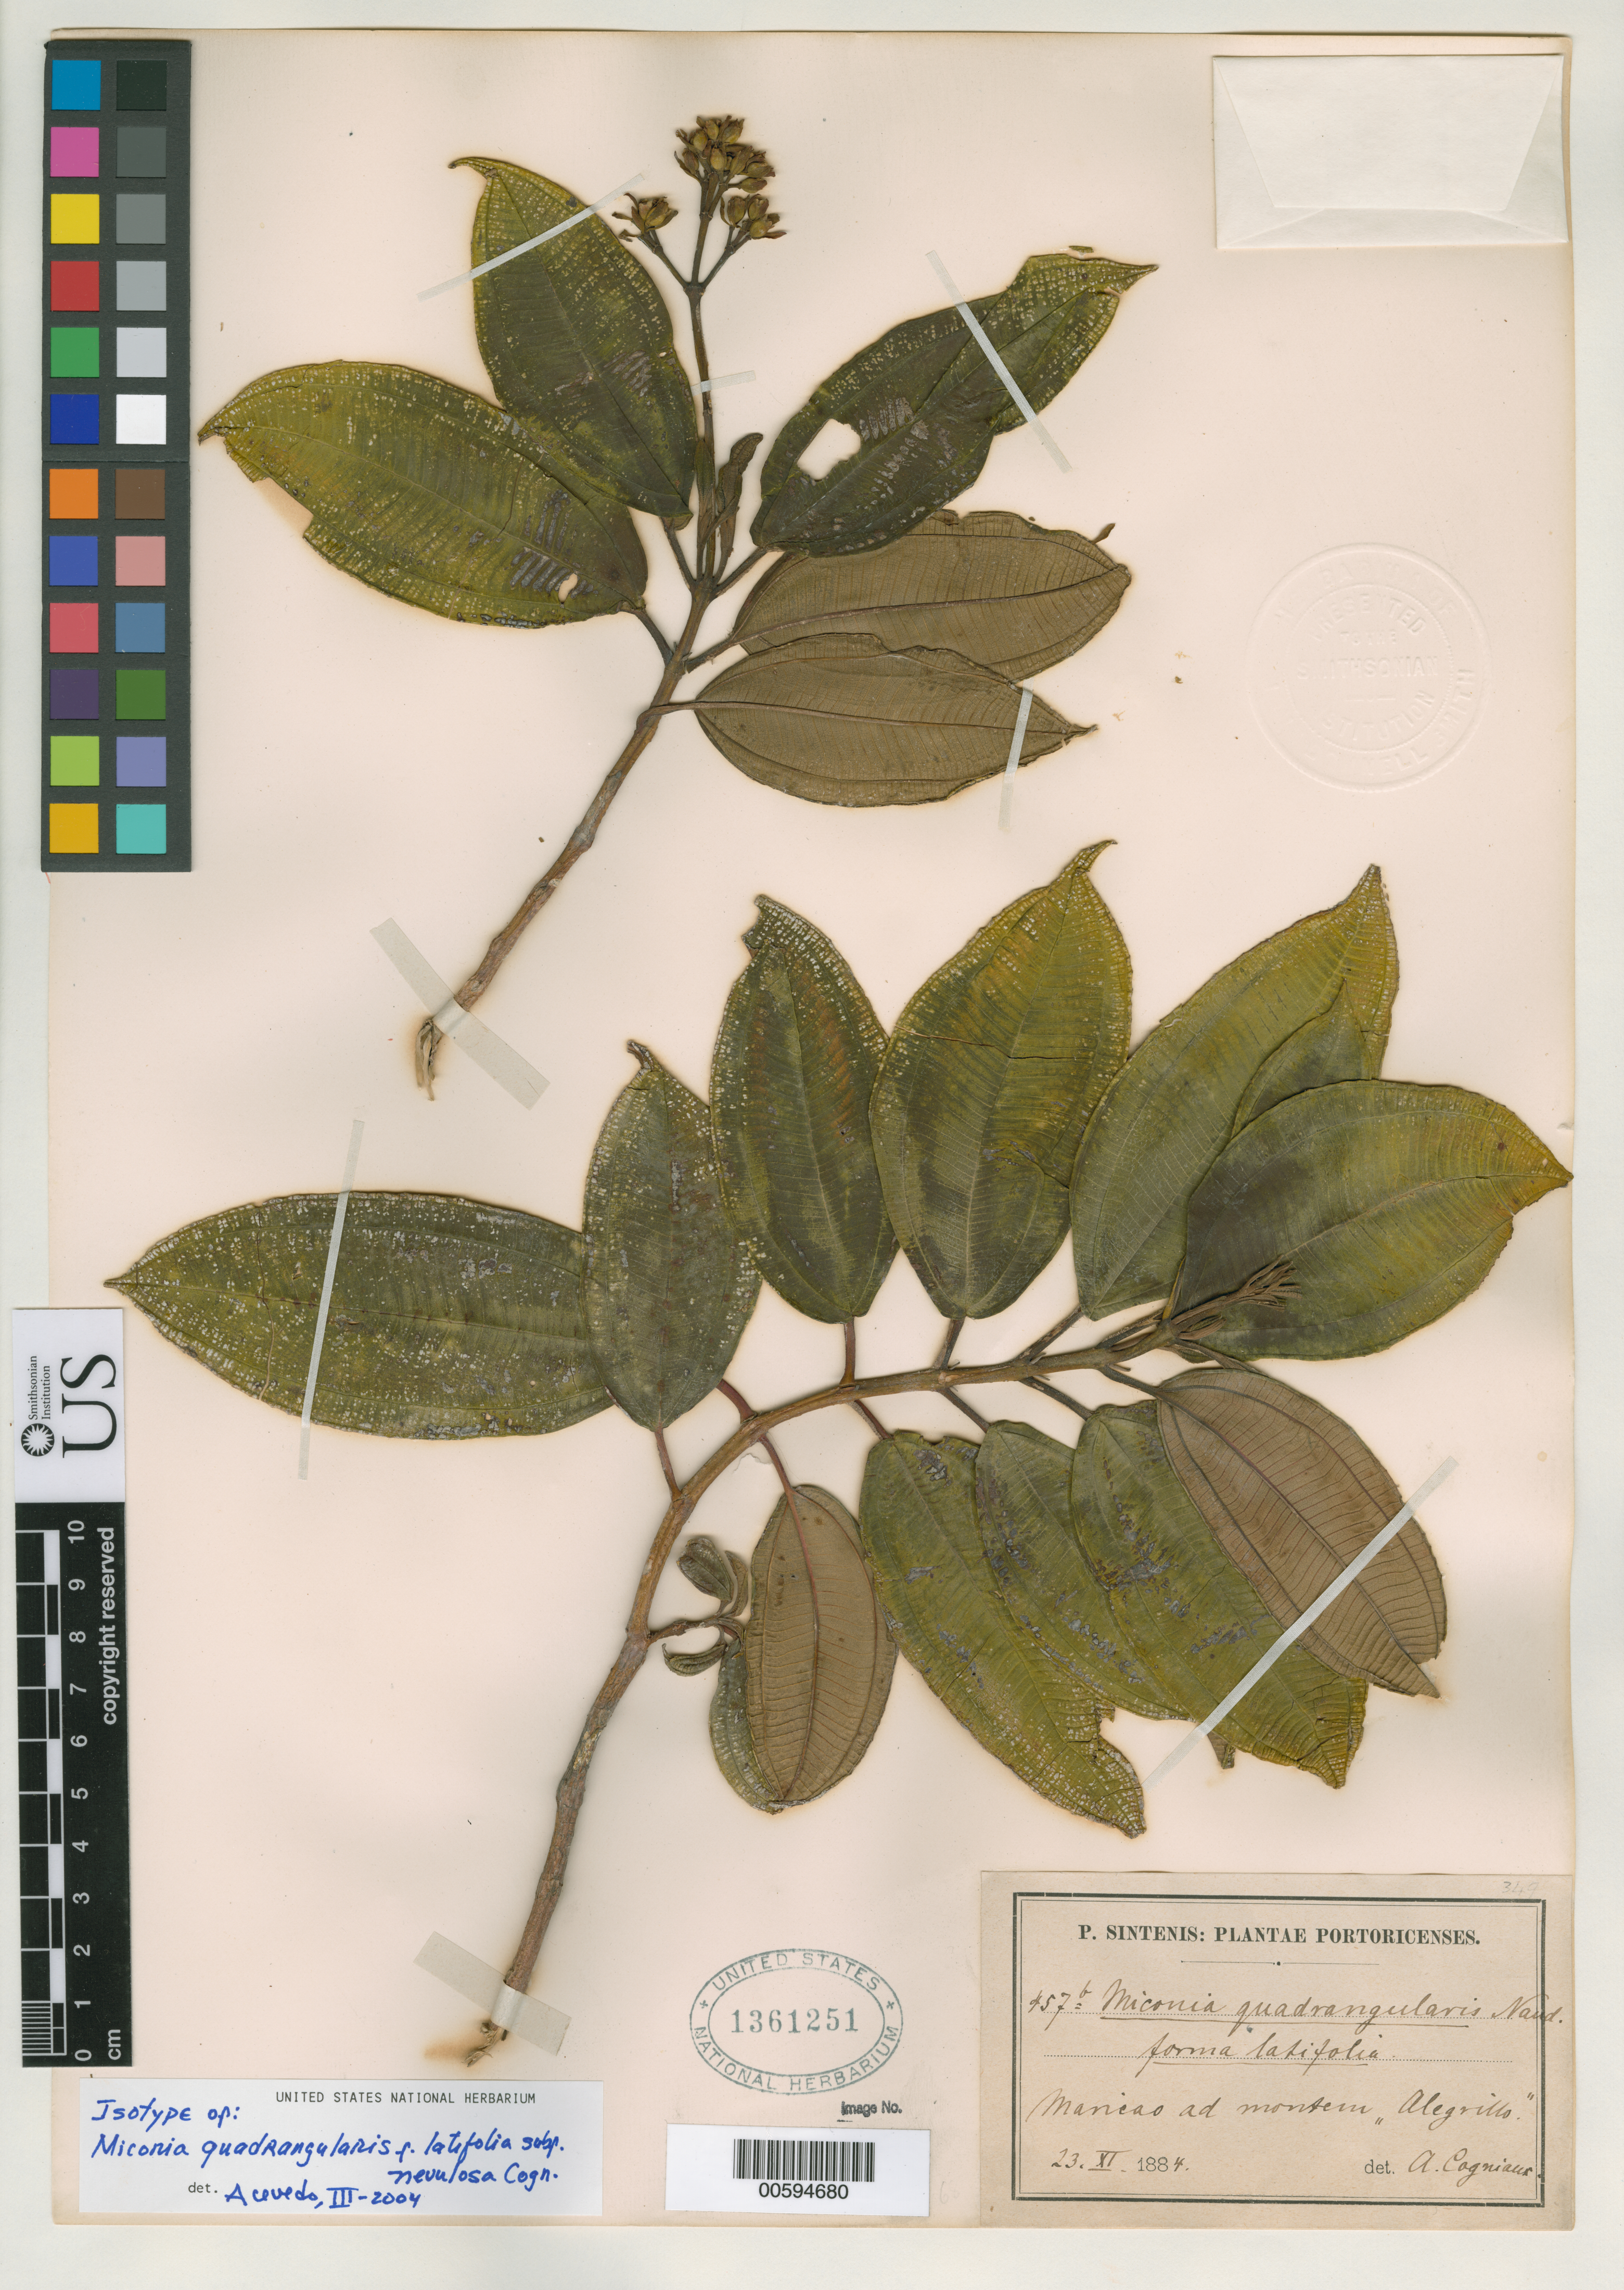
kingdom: Plantae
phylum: Tracheophyta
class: Magnoliopsida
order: Myrtales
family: Melastomataceae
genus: Miconia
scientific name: Miconia quadrangularis subf. nervulosa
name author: Cogn.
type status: Isotype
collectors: P. Sintenis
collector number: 457b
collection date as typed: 23 Nov 1884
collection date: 1884-11-23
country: Puerto Rico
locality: Maricao ad montem "Alegrillo".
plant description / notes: Specimen annotated by Cogniaux as "forma latifolia" but published as "forma latifolia nervulosa". Taxon synonymized under Miconia subcorymbosa Britton by Liogier 1995, Descr. Fl. Puerto Rico 4: 49.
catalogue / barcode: US 1361251